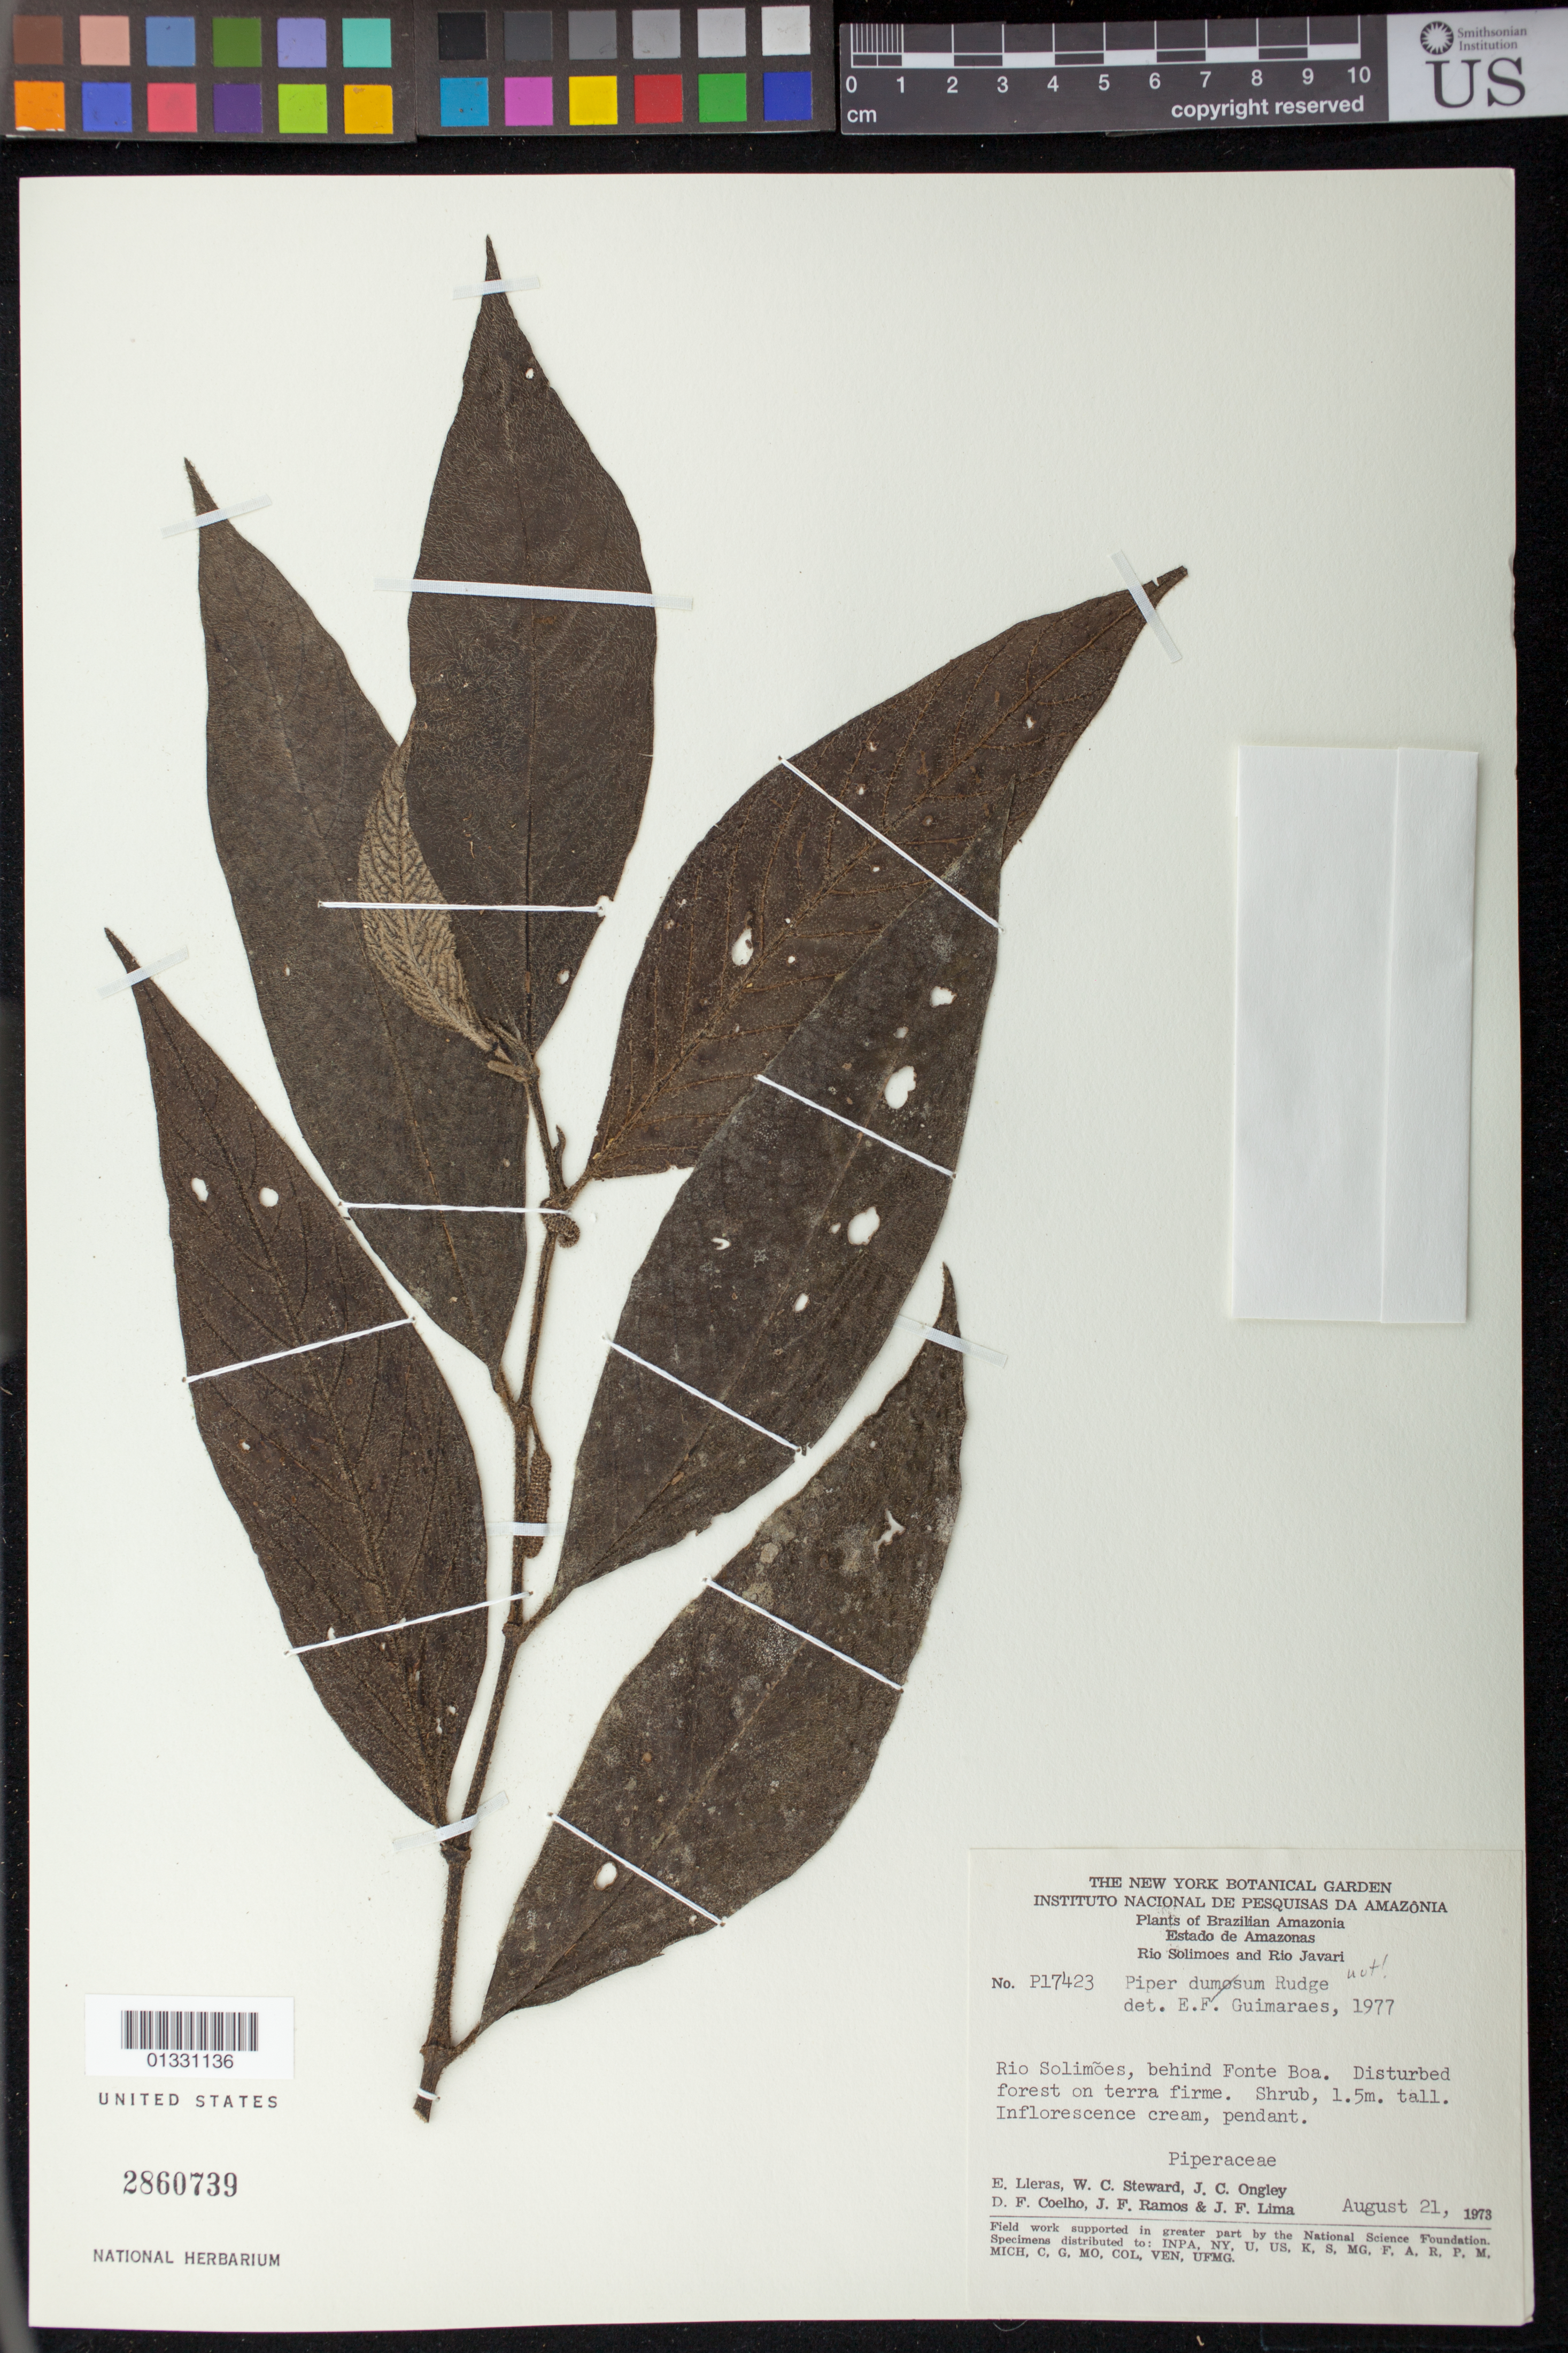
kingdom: Plantae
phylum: Tracheophyta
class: Magnoliopsida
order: Piperales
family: Piperaceae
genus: Piper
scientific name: Piper sp.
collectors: E. Lleras, W. C. Steward, J. C. Ongley, D. F. Coêlho, J. F. Ramos & J. F. Lima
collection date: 1973-08-21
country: Brazil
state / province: Amazonas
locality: Rio Solimões, behind Fonte Boa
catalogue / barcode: US 2860739